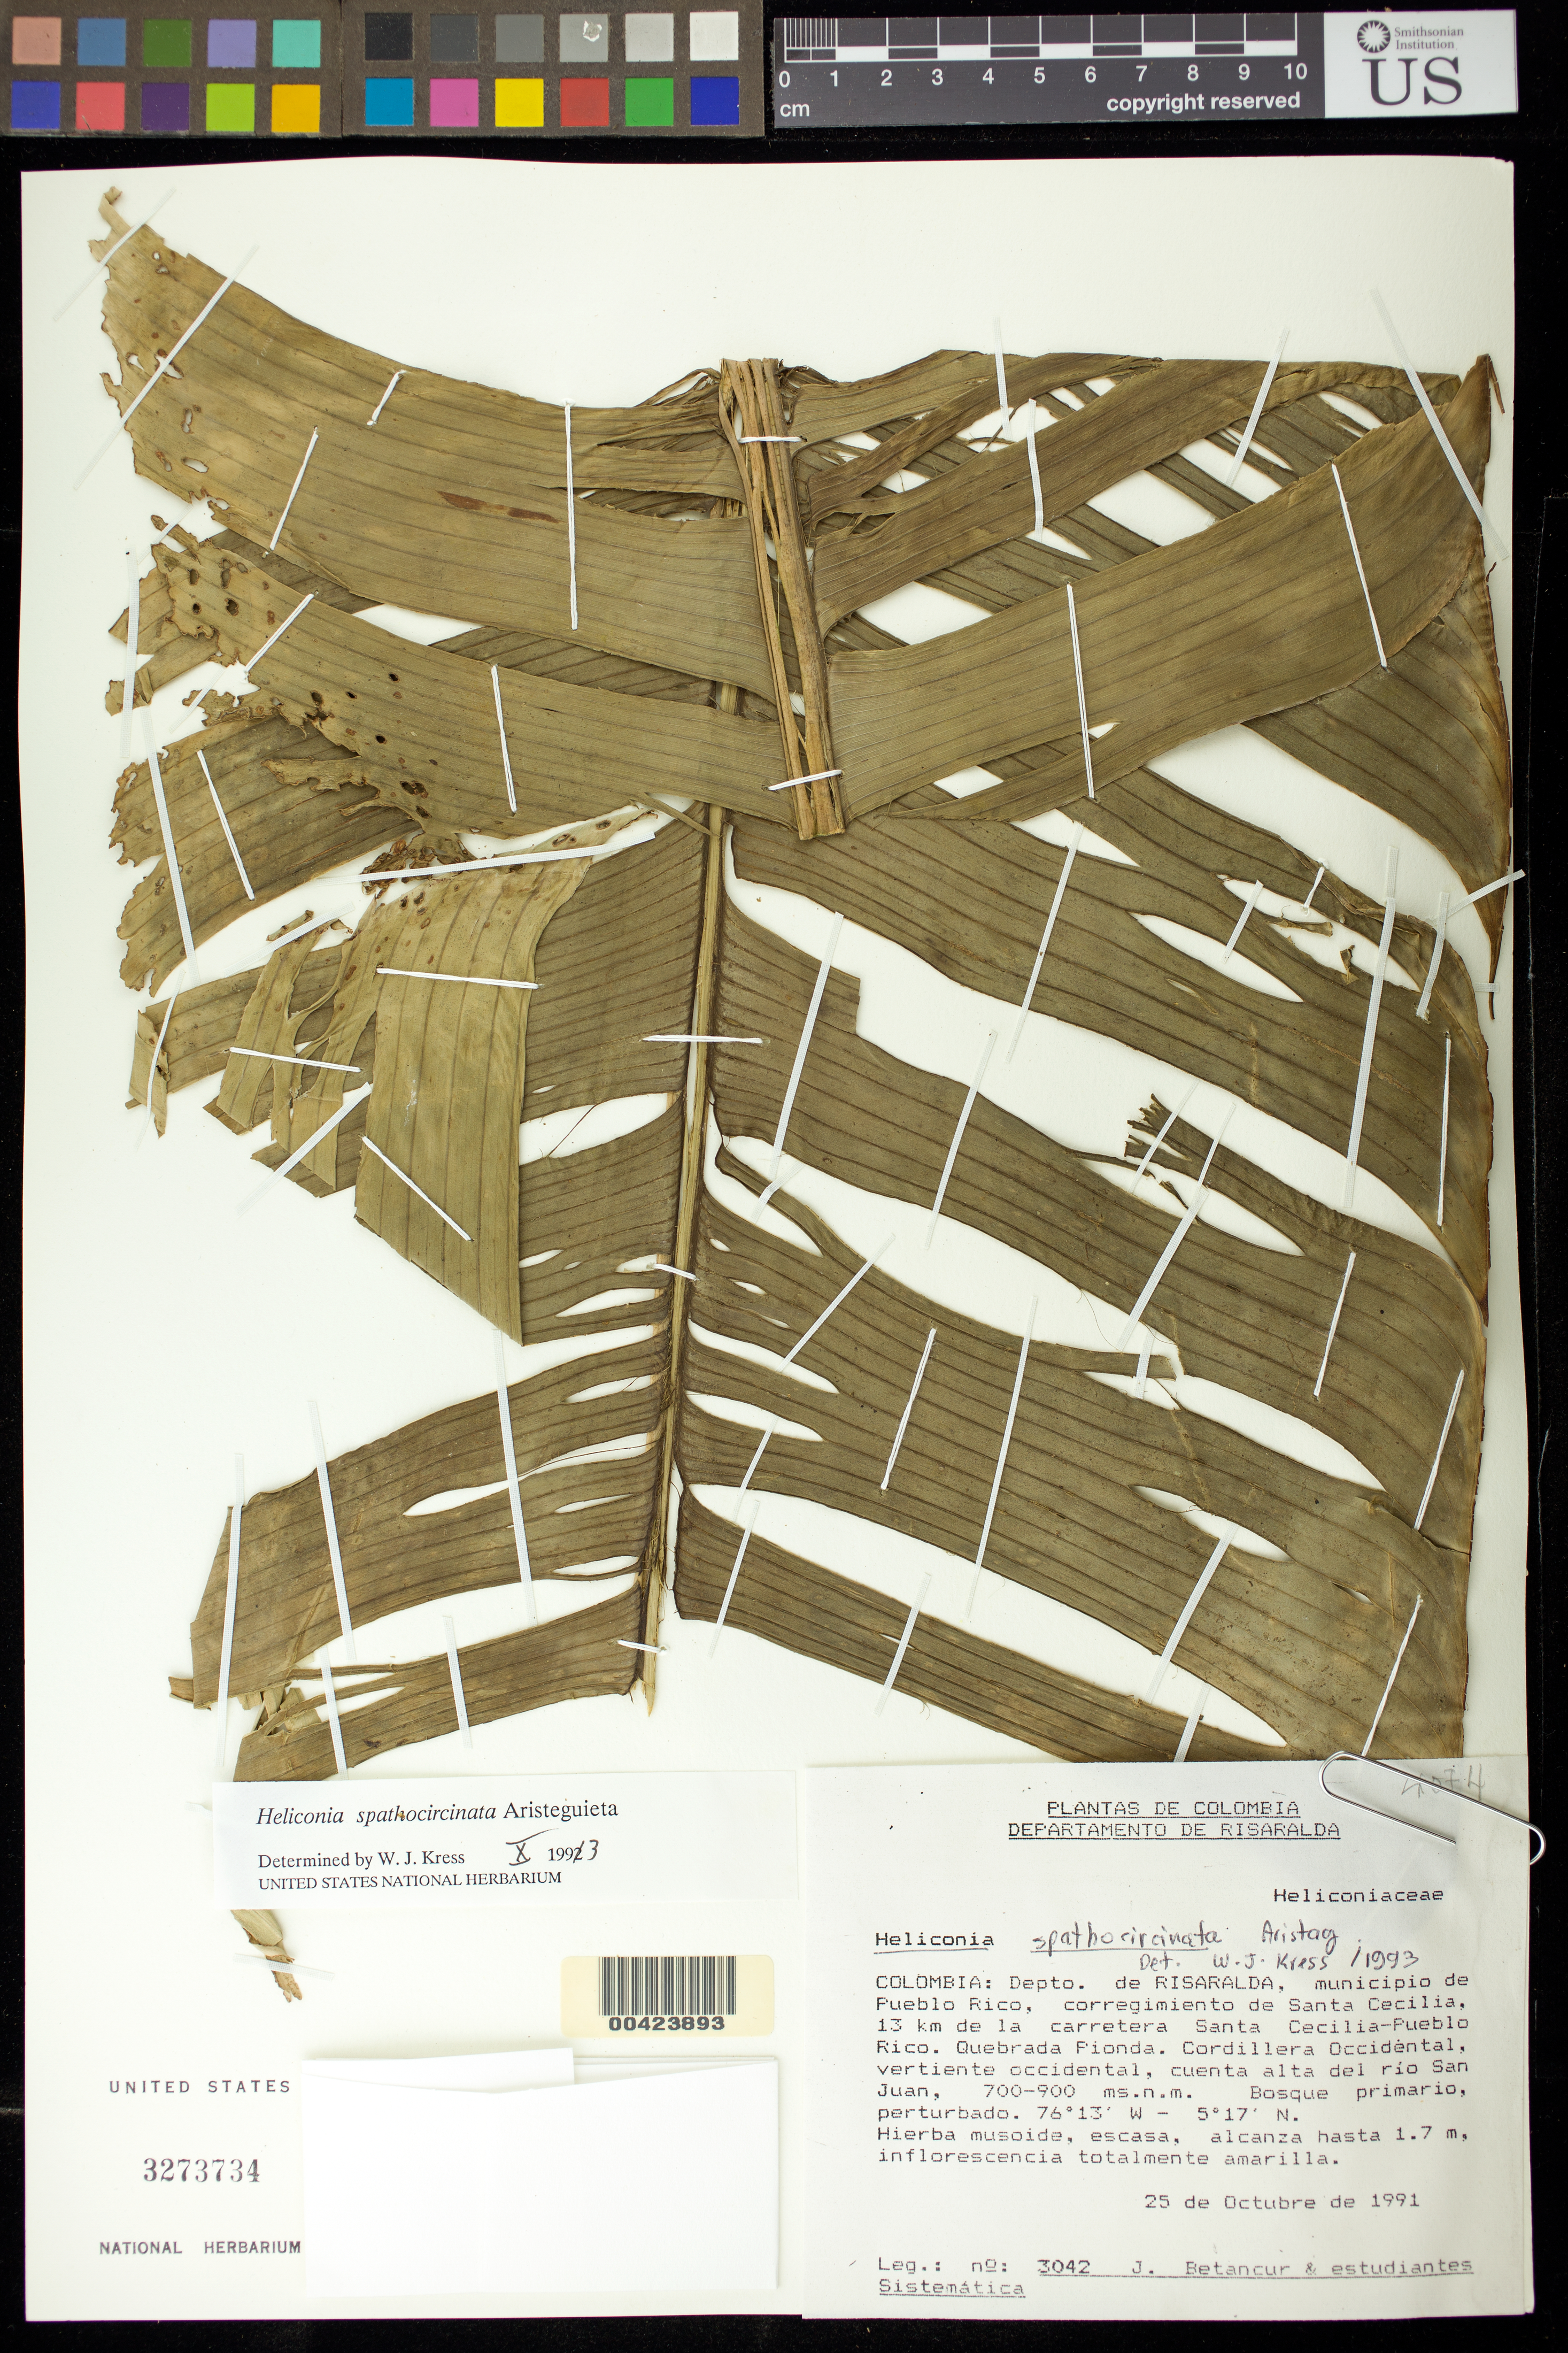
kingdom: Plantae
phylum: Tracheophyta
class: Liliopsida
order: Zingiberales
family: Heliconiaceae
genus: Heliconia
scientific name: Heliconia spathocircinata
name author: Aristeg.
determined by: Kress, W. J., (US), Smithsonian Institution - National Museum of Natural History (UNITED STATES)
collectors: J. C. Betancur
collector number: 3042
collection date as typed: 25 Oct 1991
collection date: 1991-10-25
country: Colombia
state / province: Risaralda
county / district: Pueblo Rico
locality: Corregimento de Santa Cecilia; Quebrada Pionda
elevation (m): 700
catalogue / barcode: US 3273734